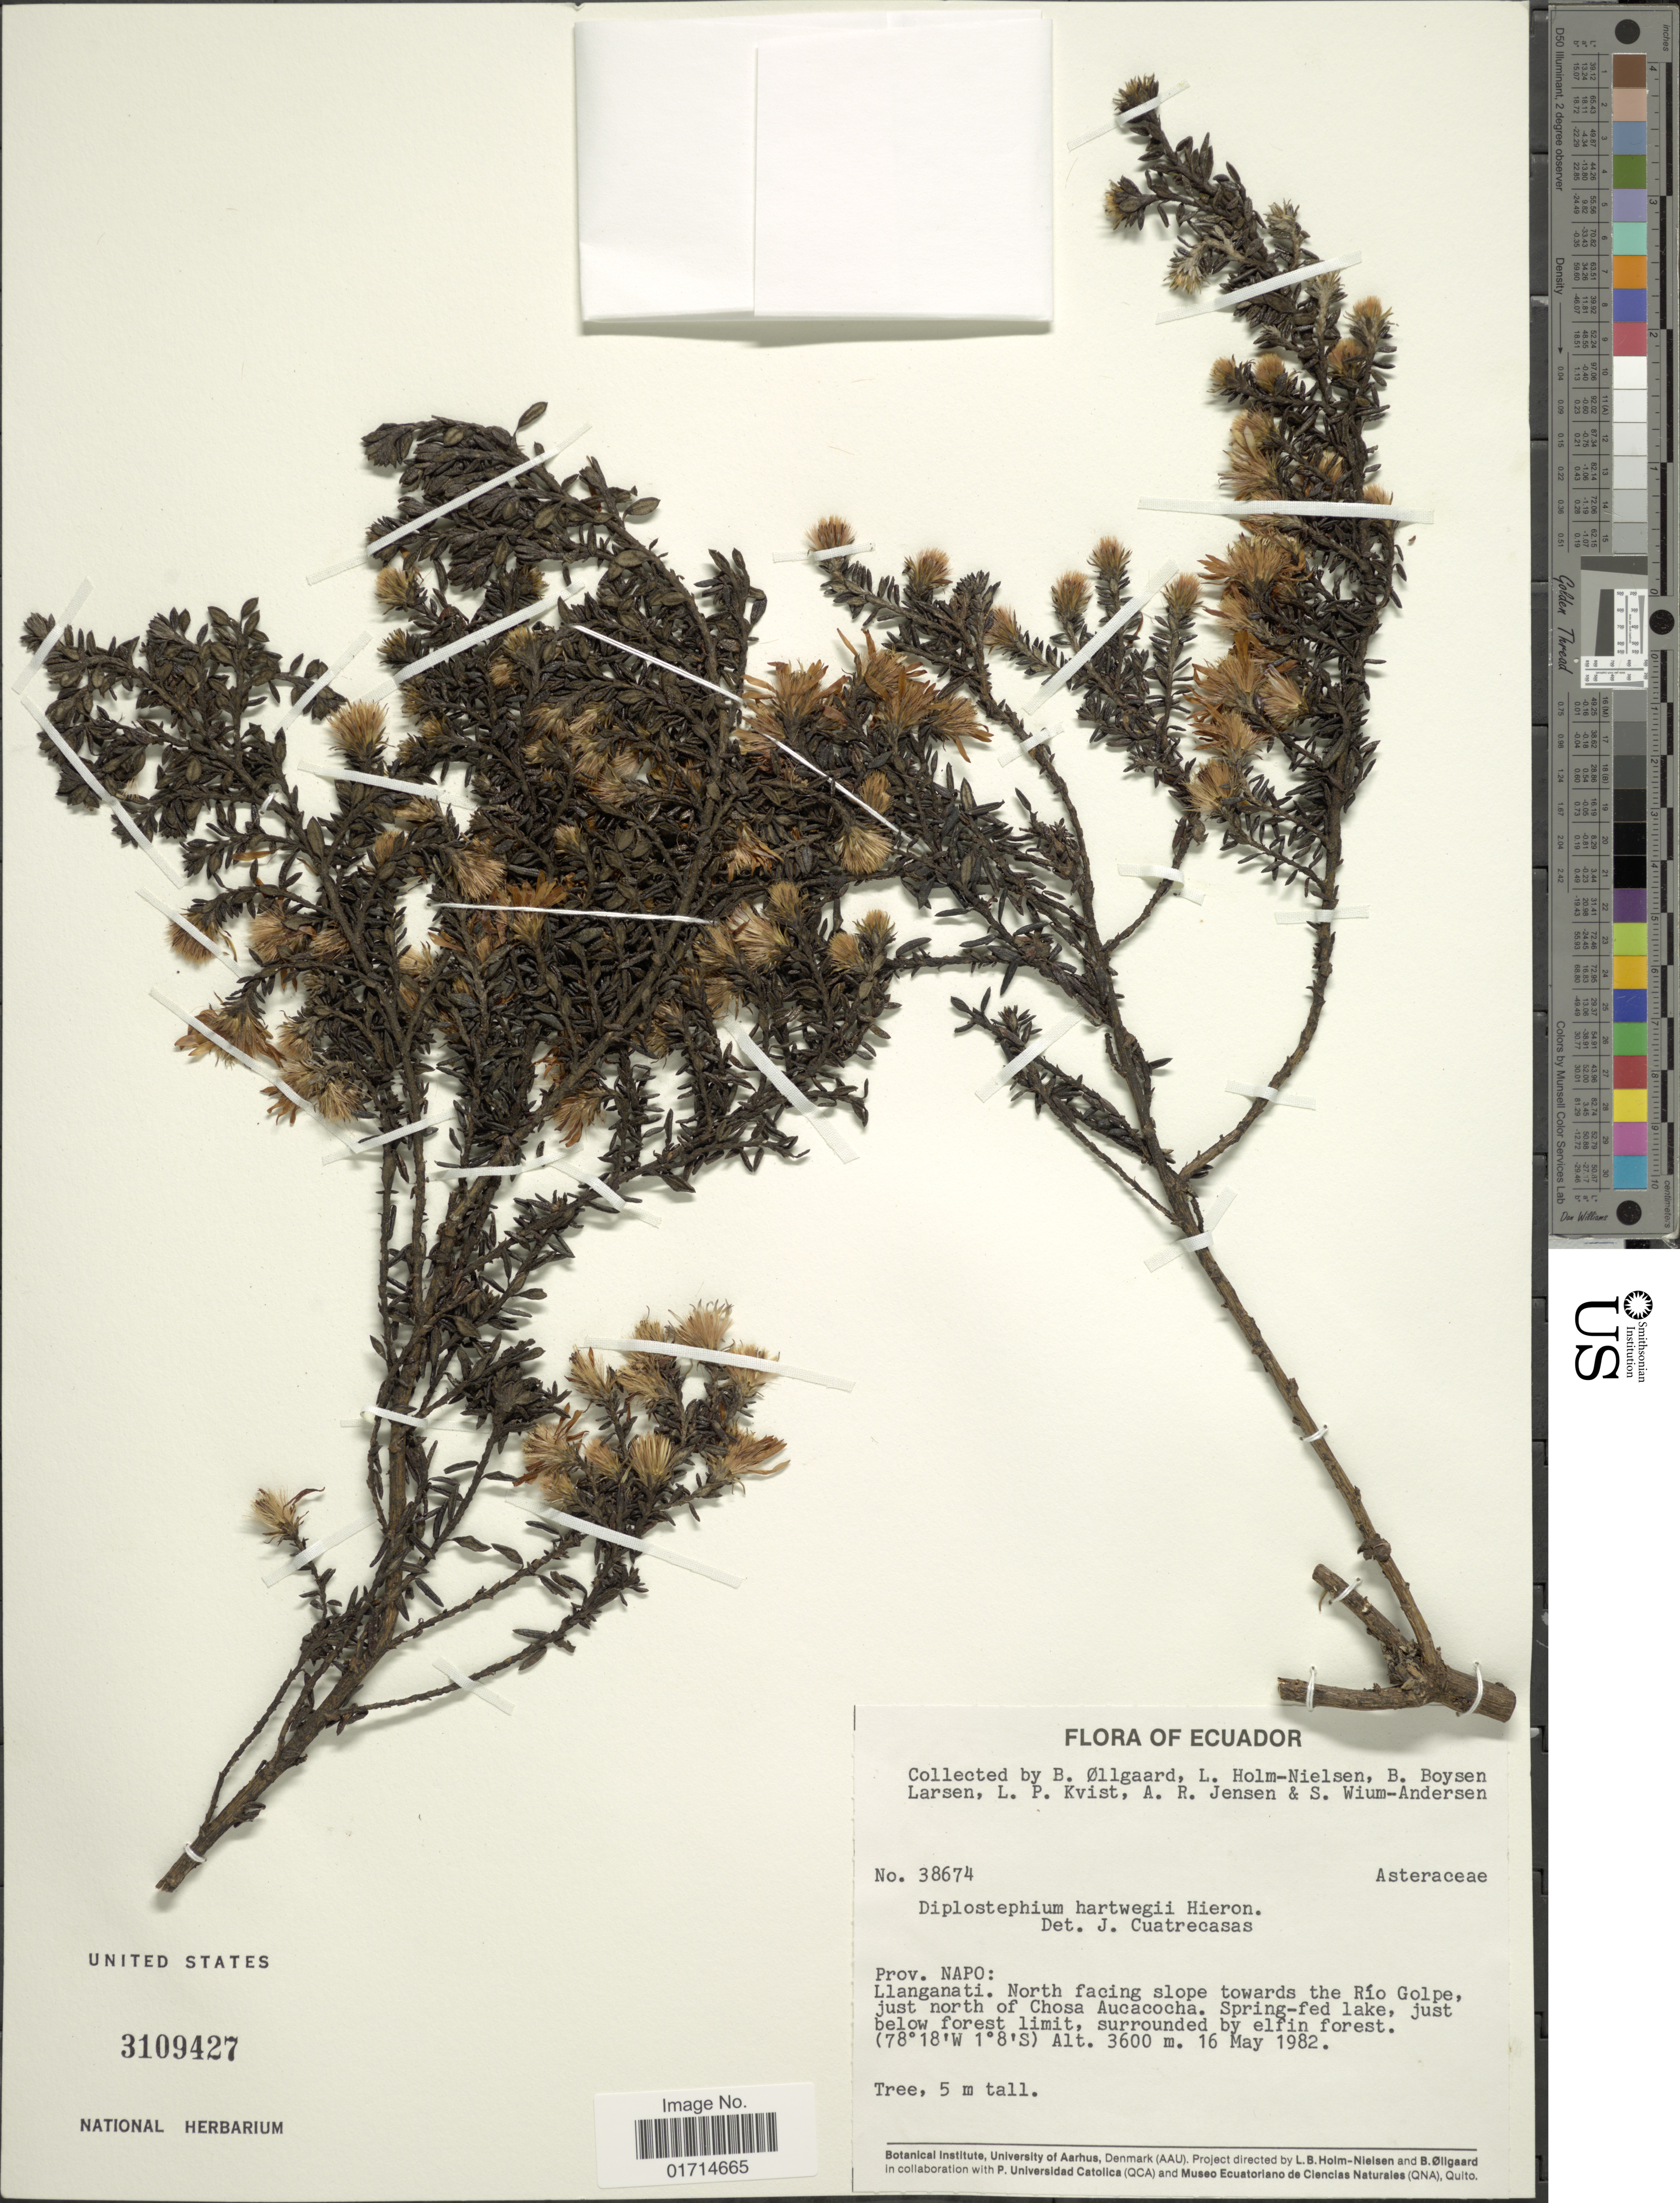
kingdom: Plantae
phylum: Tracheophyta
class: Magnoliopsida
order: Asterales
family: Asteraceae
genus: Diplostephium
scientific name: Diplostephium hartwegii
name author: Hieron.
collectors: B. Øllgaard, L. B. Holm-Nielsen, B. Boysen Larsen, L. P. Kvist & et al.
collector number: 38674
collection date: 1982-05-16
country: Ecuador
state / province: Napo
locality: Llanganati, North facing slope towards the Rio Golpe, just North of Chosa Aucacocha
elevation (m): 3600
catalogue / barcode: US 3109427